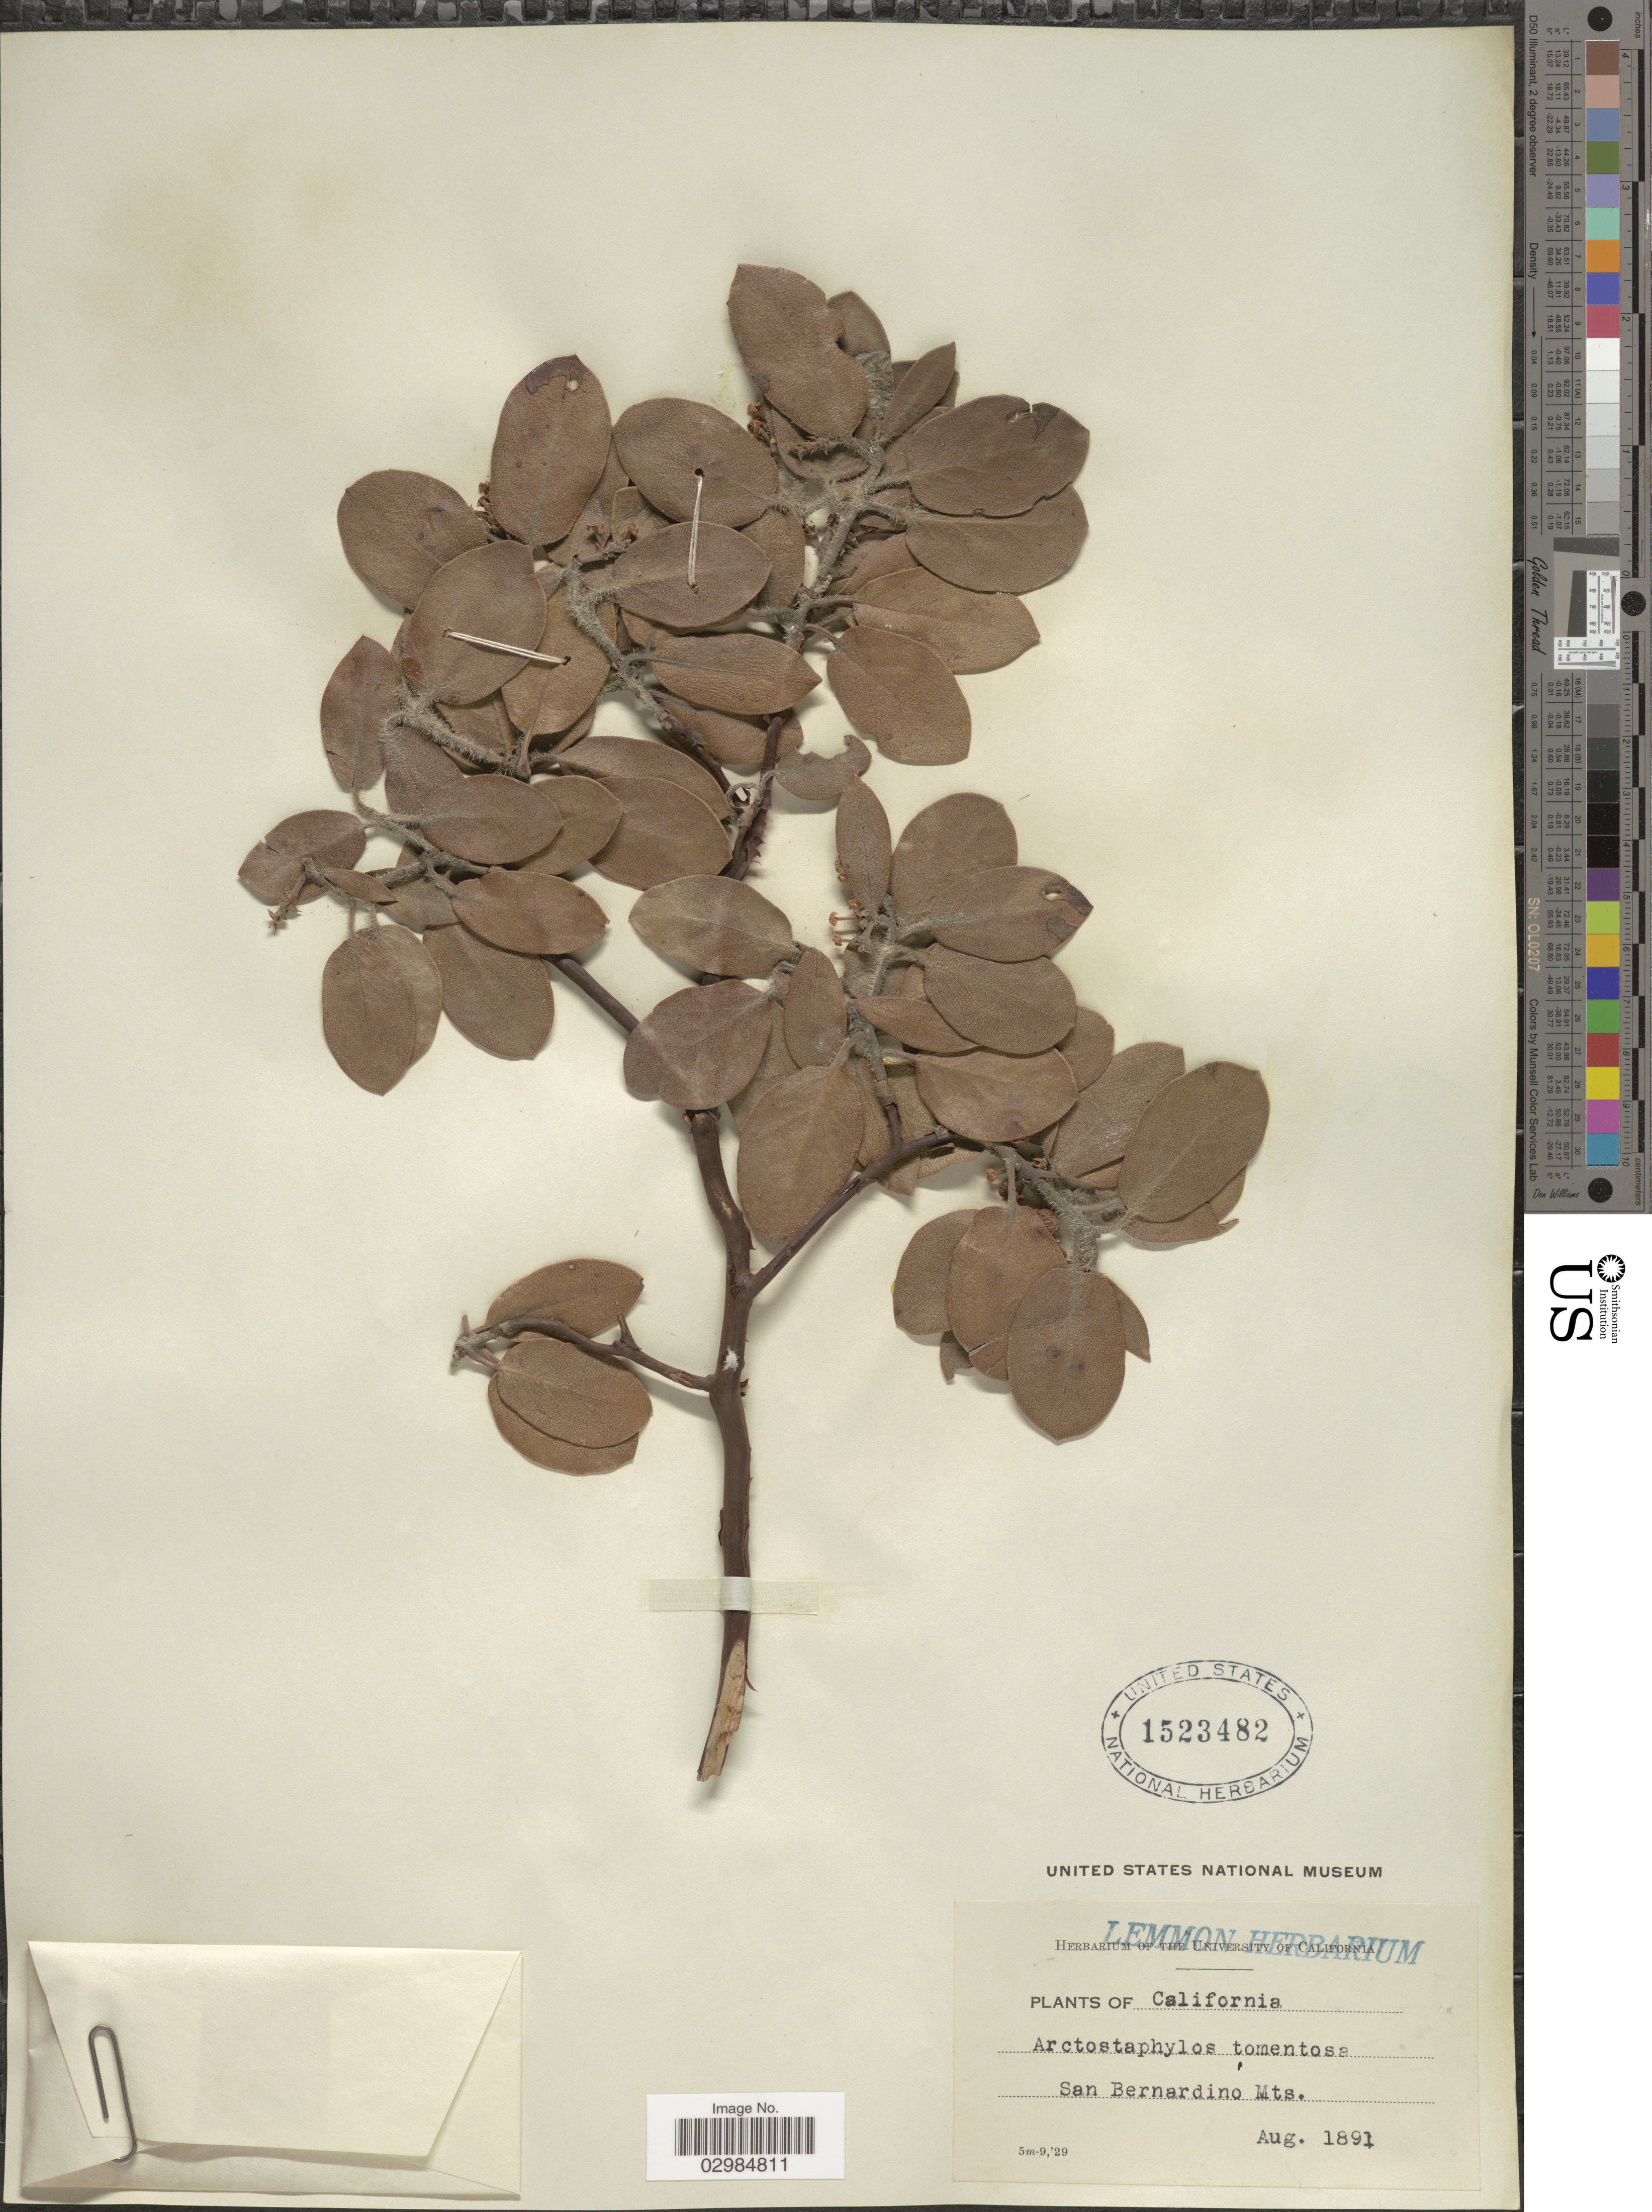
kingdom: Plantae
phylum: Tracheophyta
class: Magnoliopsida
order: Ericales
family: Ericaceae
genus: Arctostaphylos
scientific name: Arctostaphylos tomentosa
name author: (Pursh) Lindl.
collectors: ex herb. Lemmon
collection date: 1891-08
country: United States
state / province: California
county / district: San Bernardino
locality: San Bernardino Mts.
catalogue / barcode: US 1523482